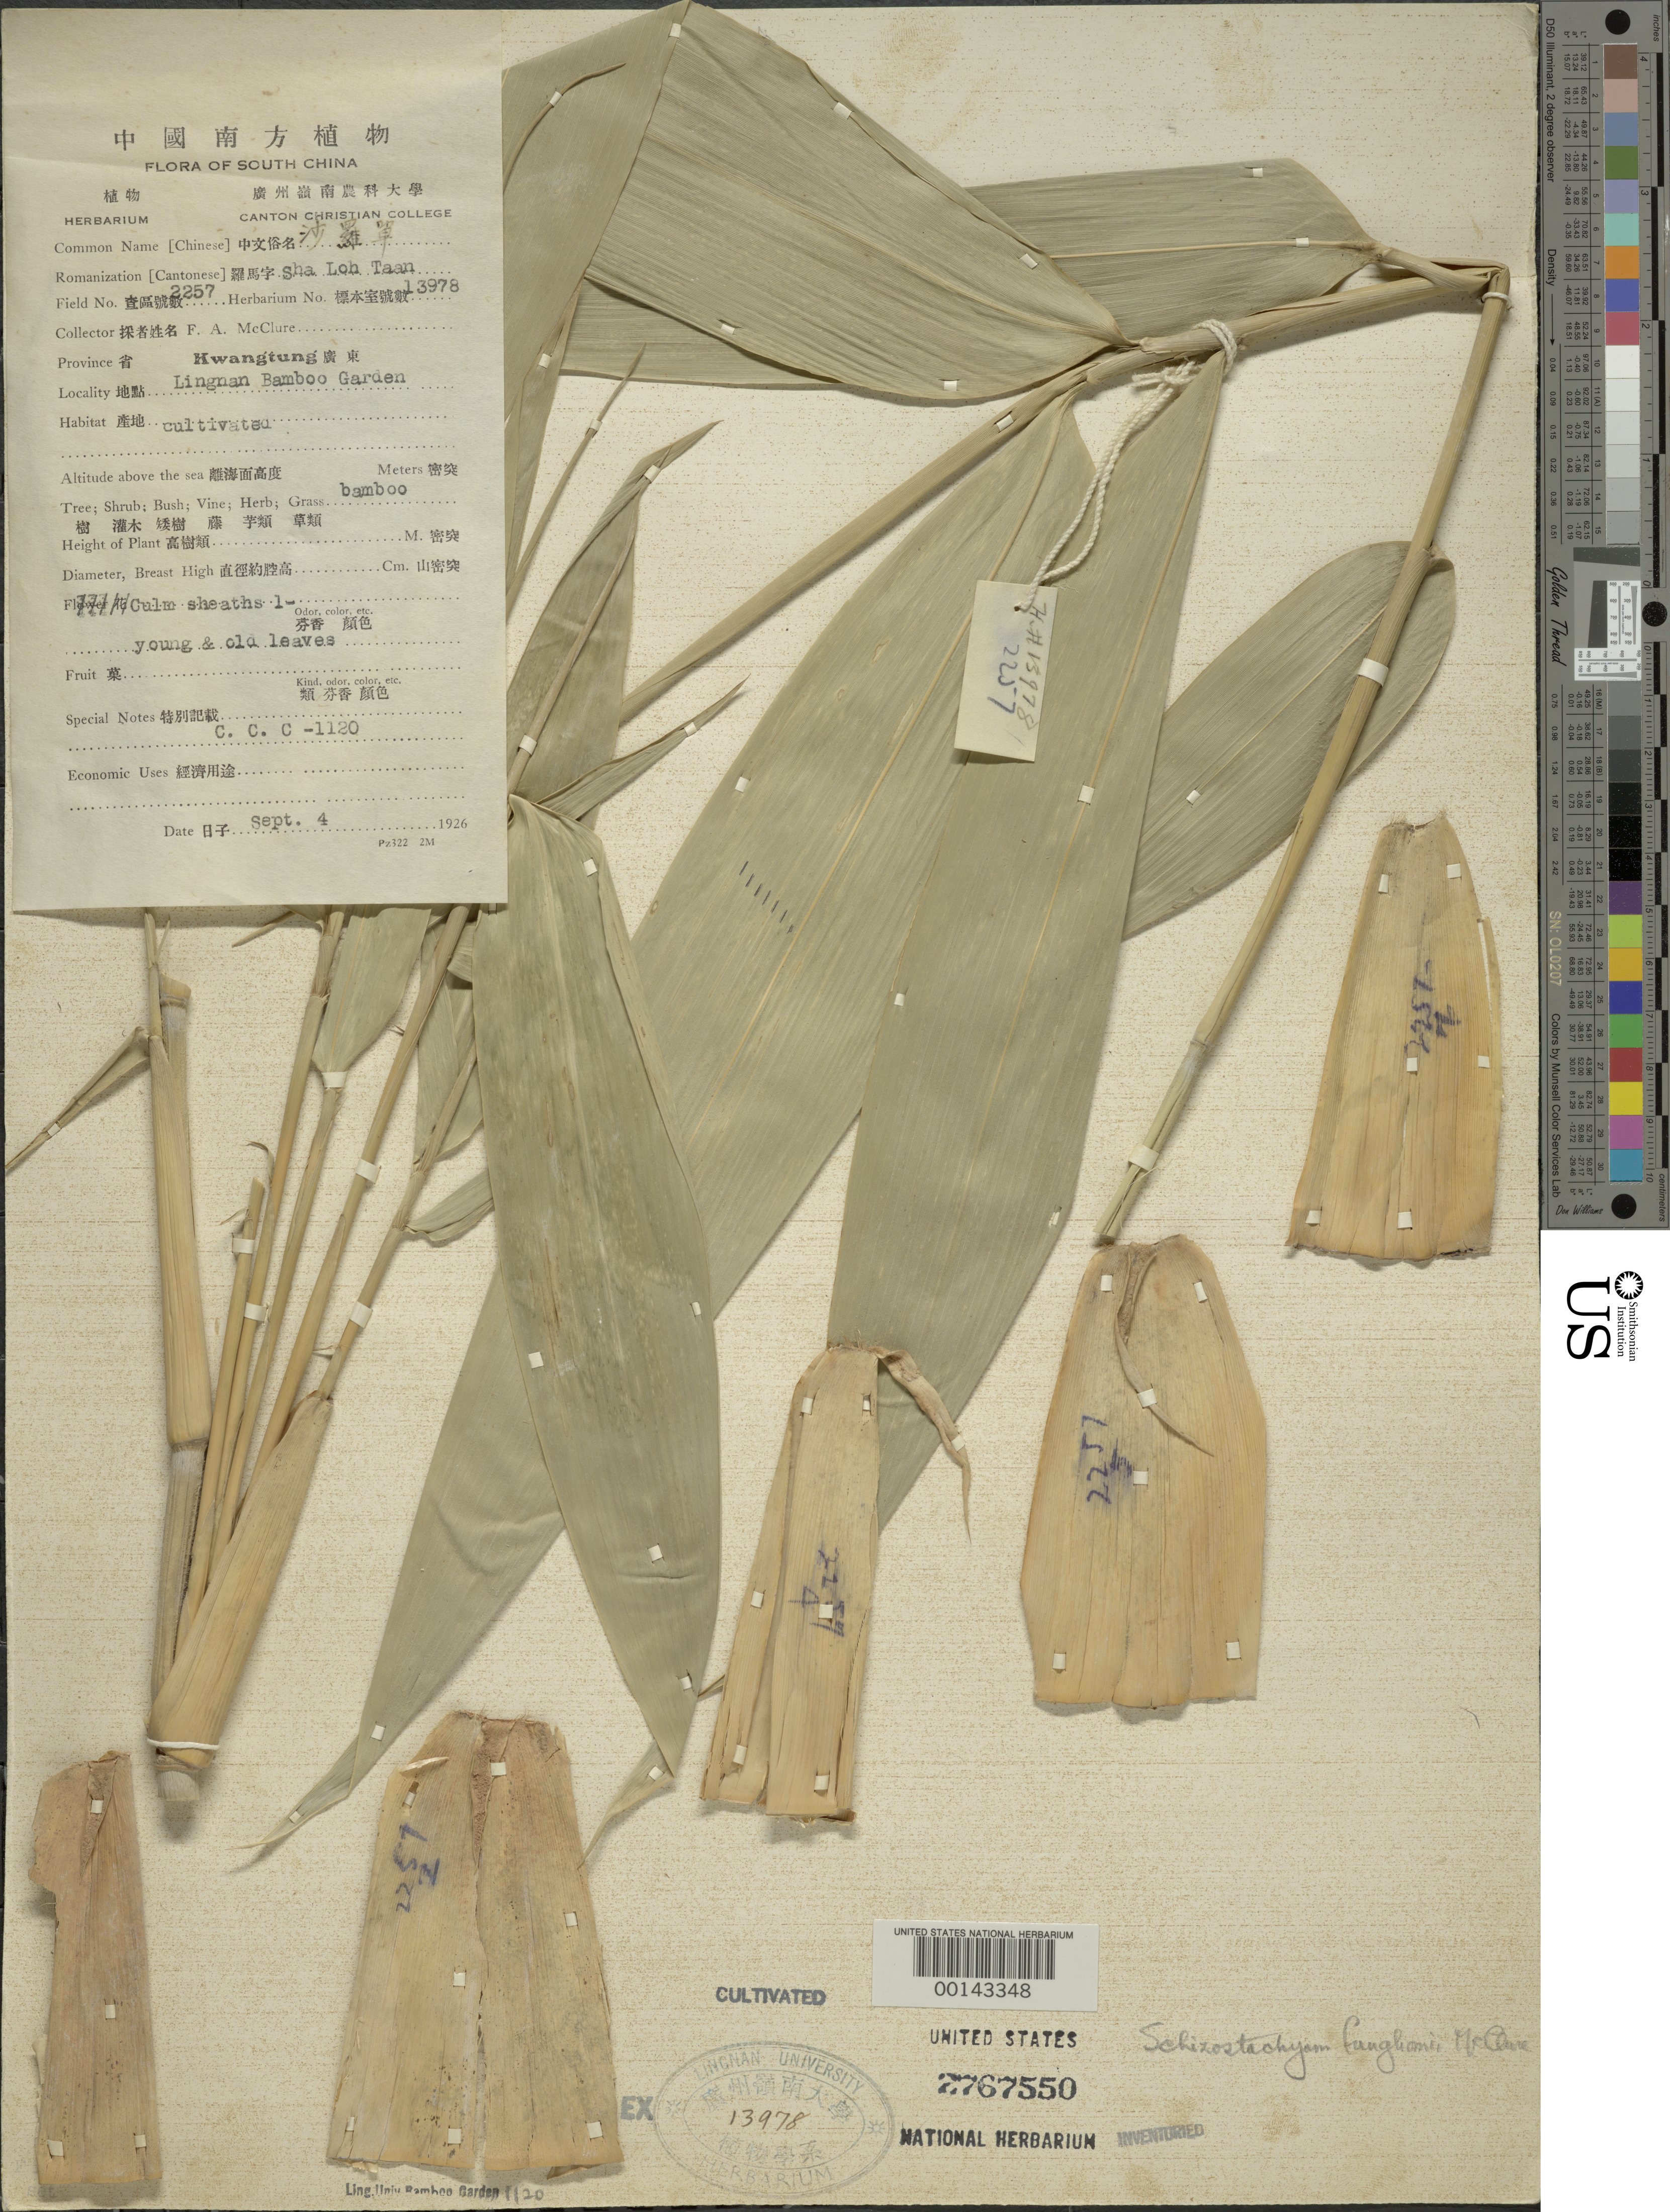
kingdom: Plantae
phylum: Tracheophyta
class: Liliopsida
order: Poales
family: Poaceae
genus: Schizostachyum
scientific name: Schizostachyum funghomii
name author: McClure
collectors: F. A. McClure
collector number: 2257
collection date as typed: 04 Sep 1926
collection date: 1926-09-04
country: China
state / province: Guangdong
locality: Lingnan BG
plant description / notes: Leaf Complement, Sheath, Lingnan Univ. # 13978, B.G. 1120 or CCC no.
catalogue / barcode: US 2767550